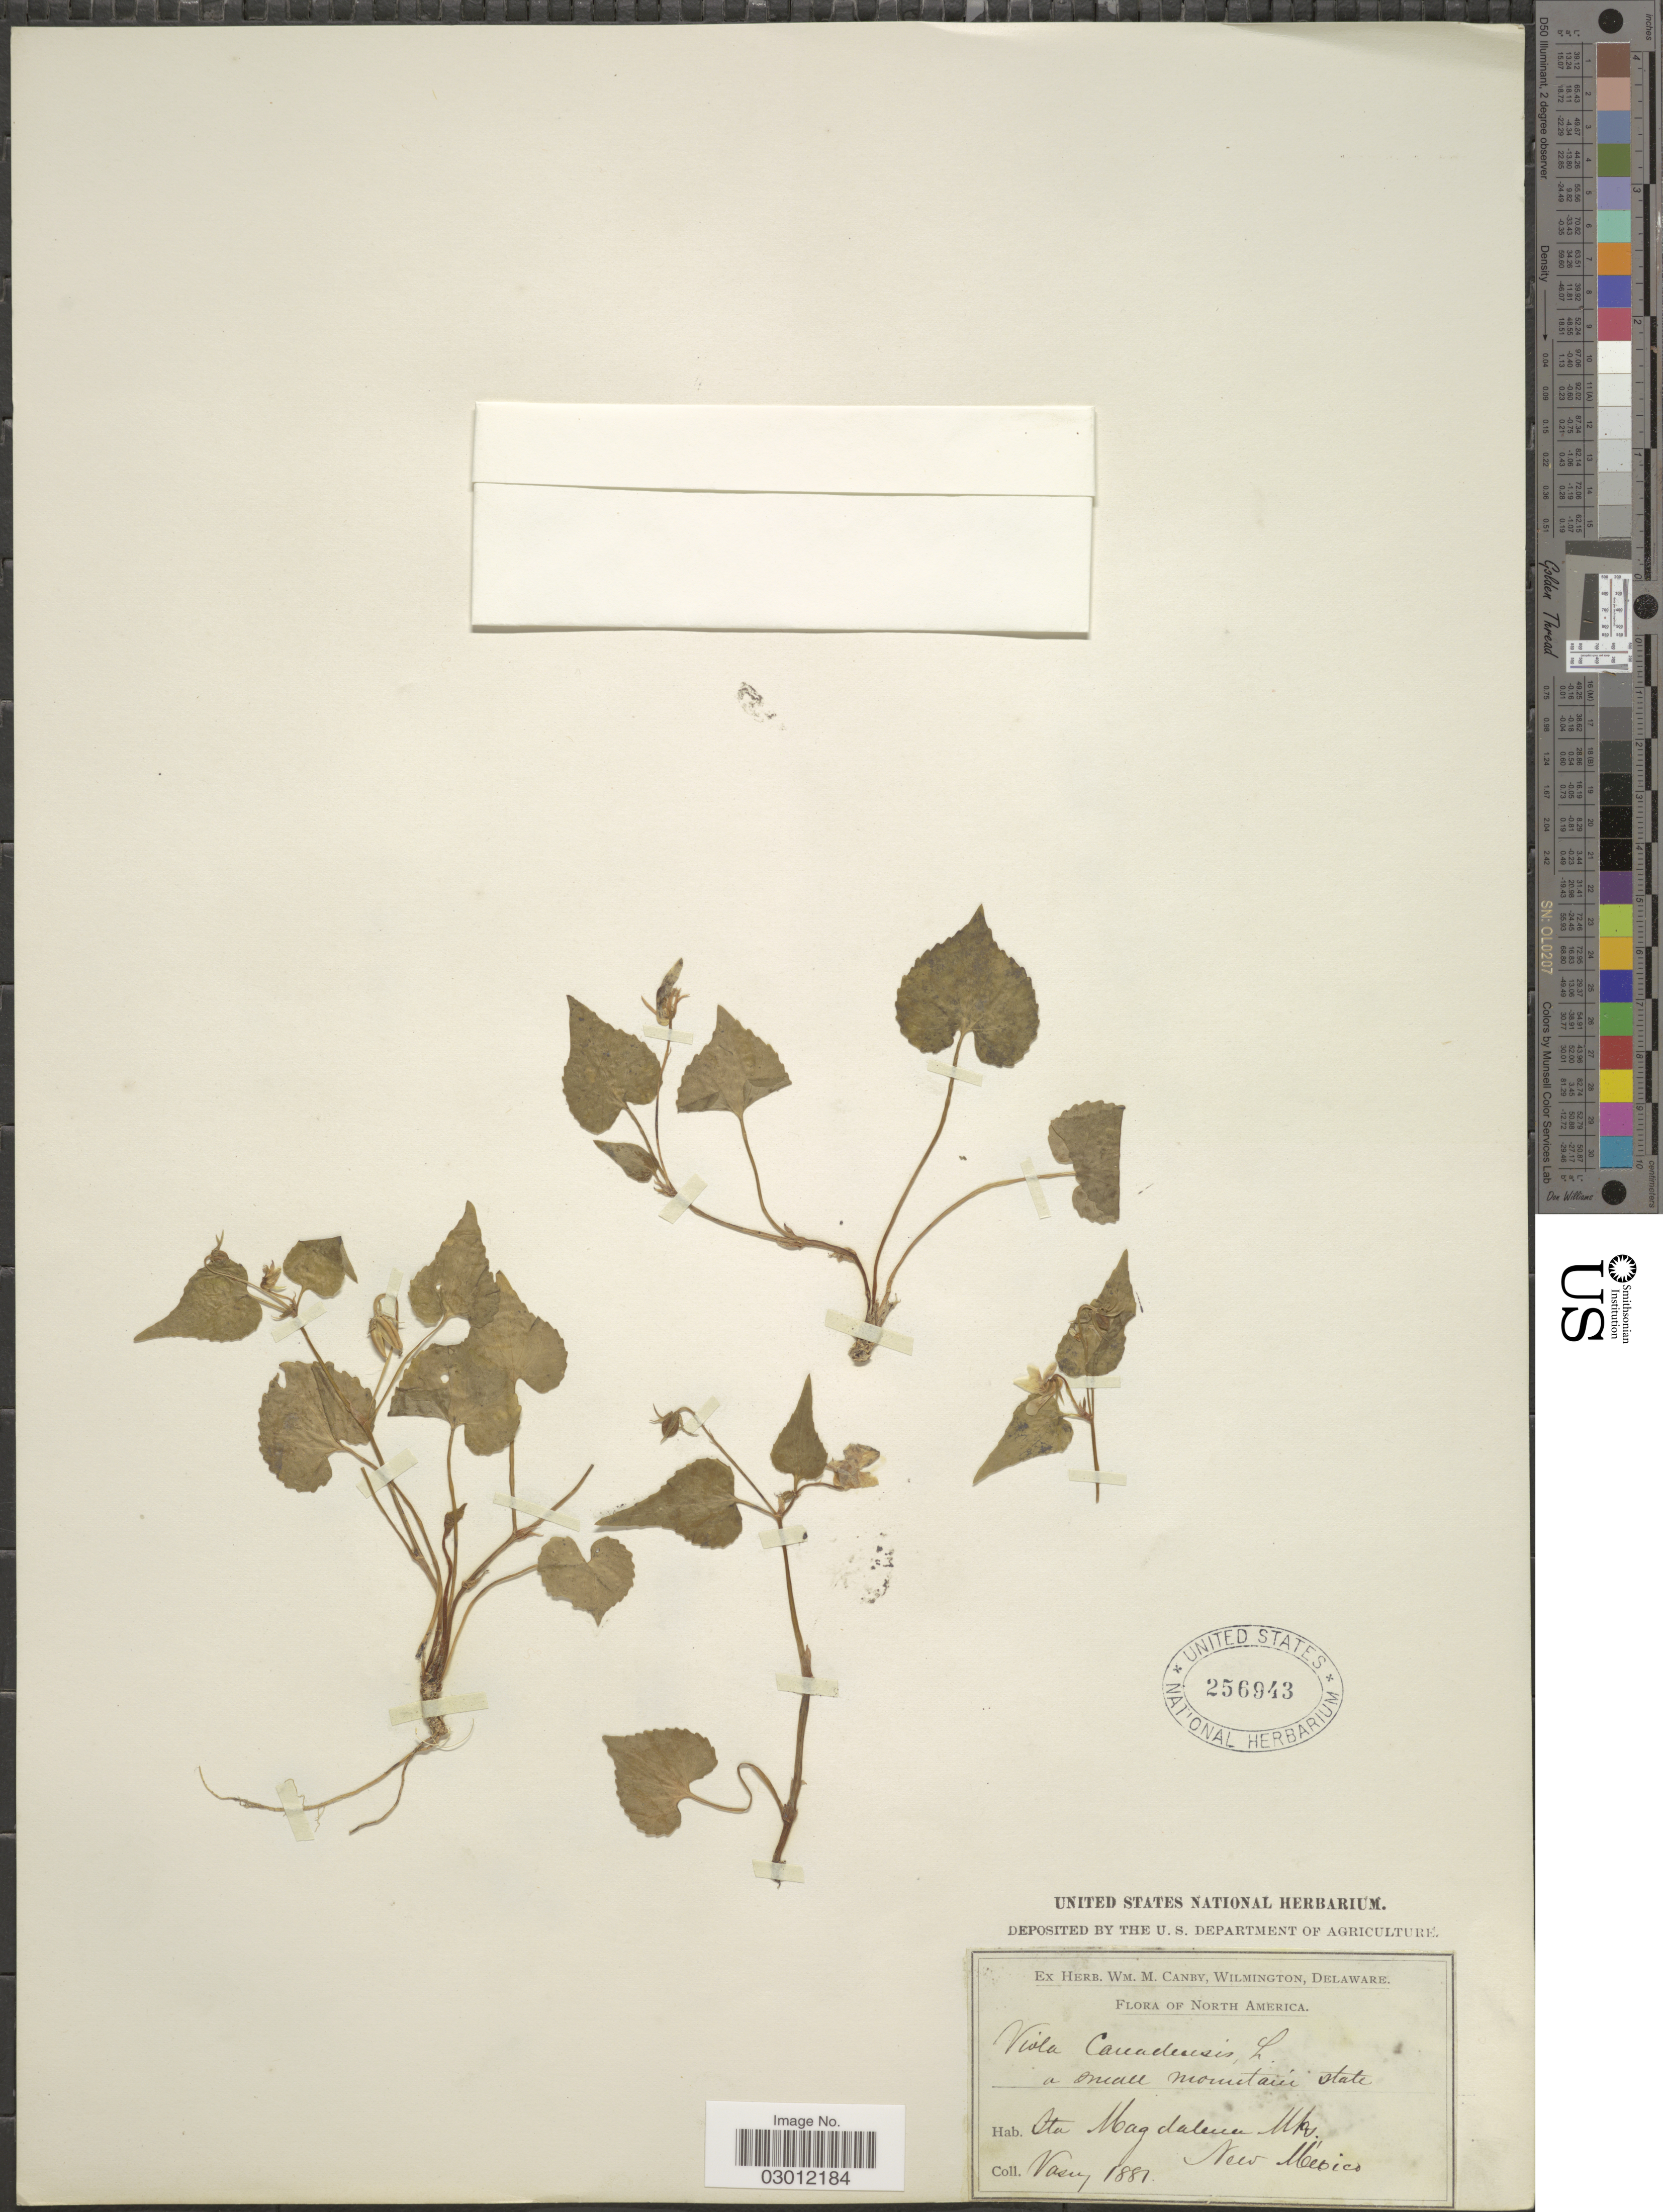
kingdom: Plantae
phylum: Tracheophyta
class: Magnoliopsida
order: Malpighiales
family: Violaceae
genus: Viola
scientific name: Viola canadensis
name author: L.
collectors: Vasey, --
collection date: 1881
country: United States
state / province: New Mexico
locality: Sta Magdalena Mts.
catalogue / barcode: US 256943